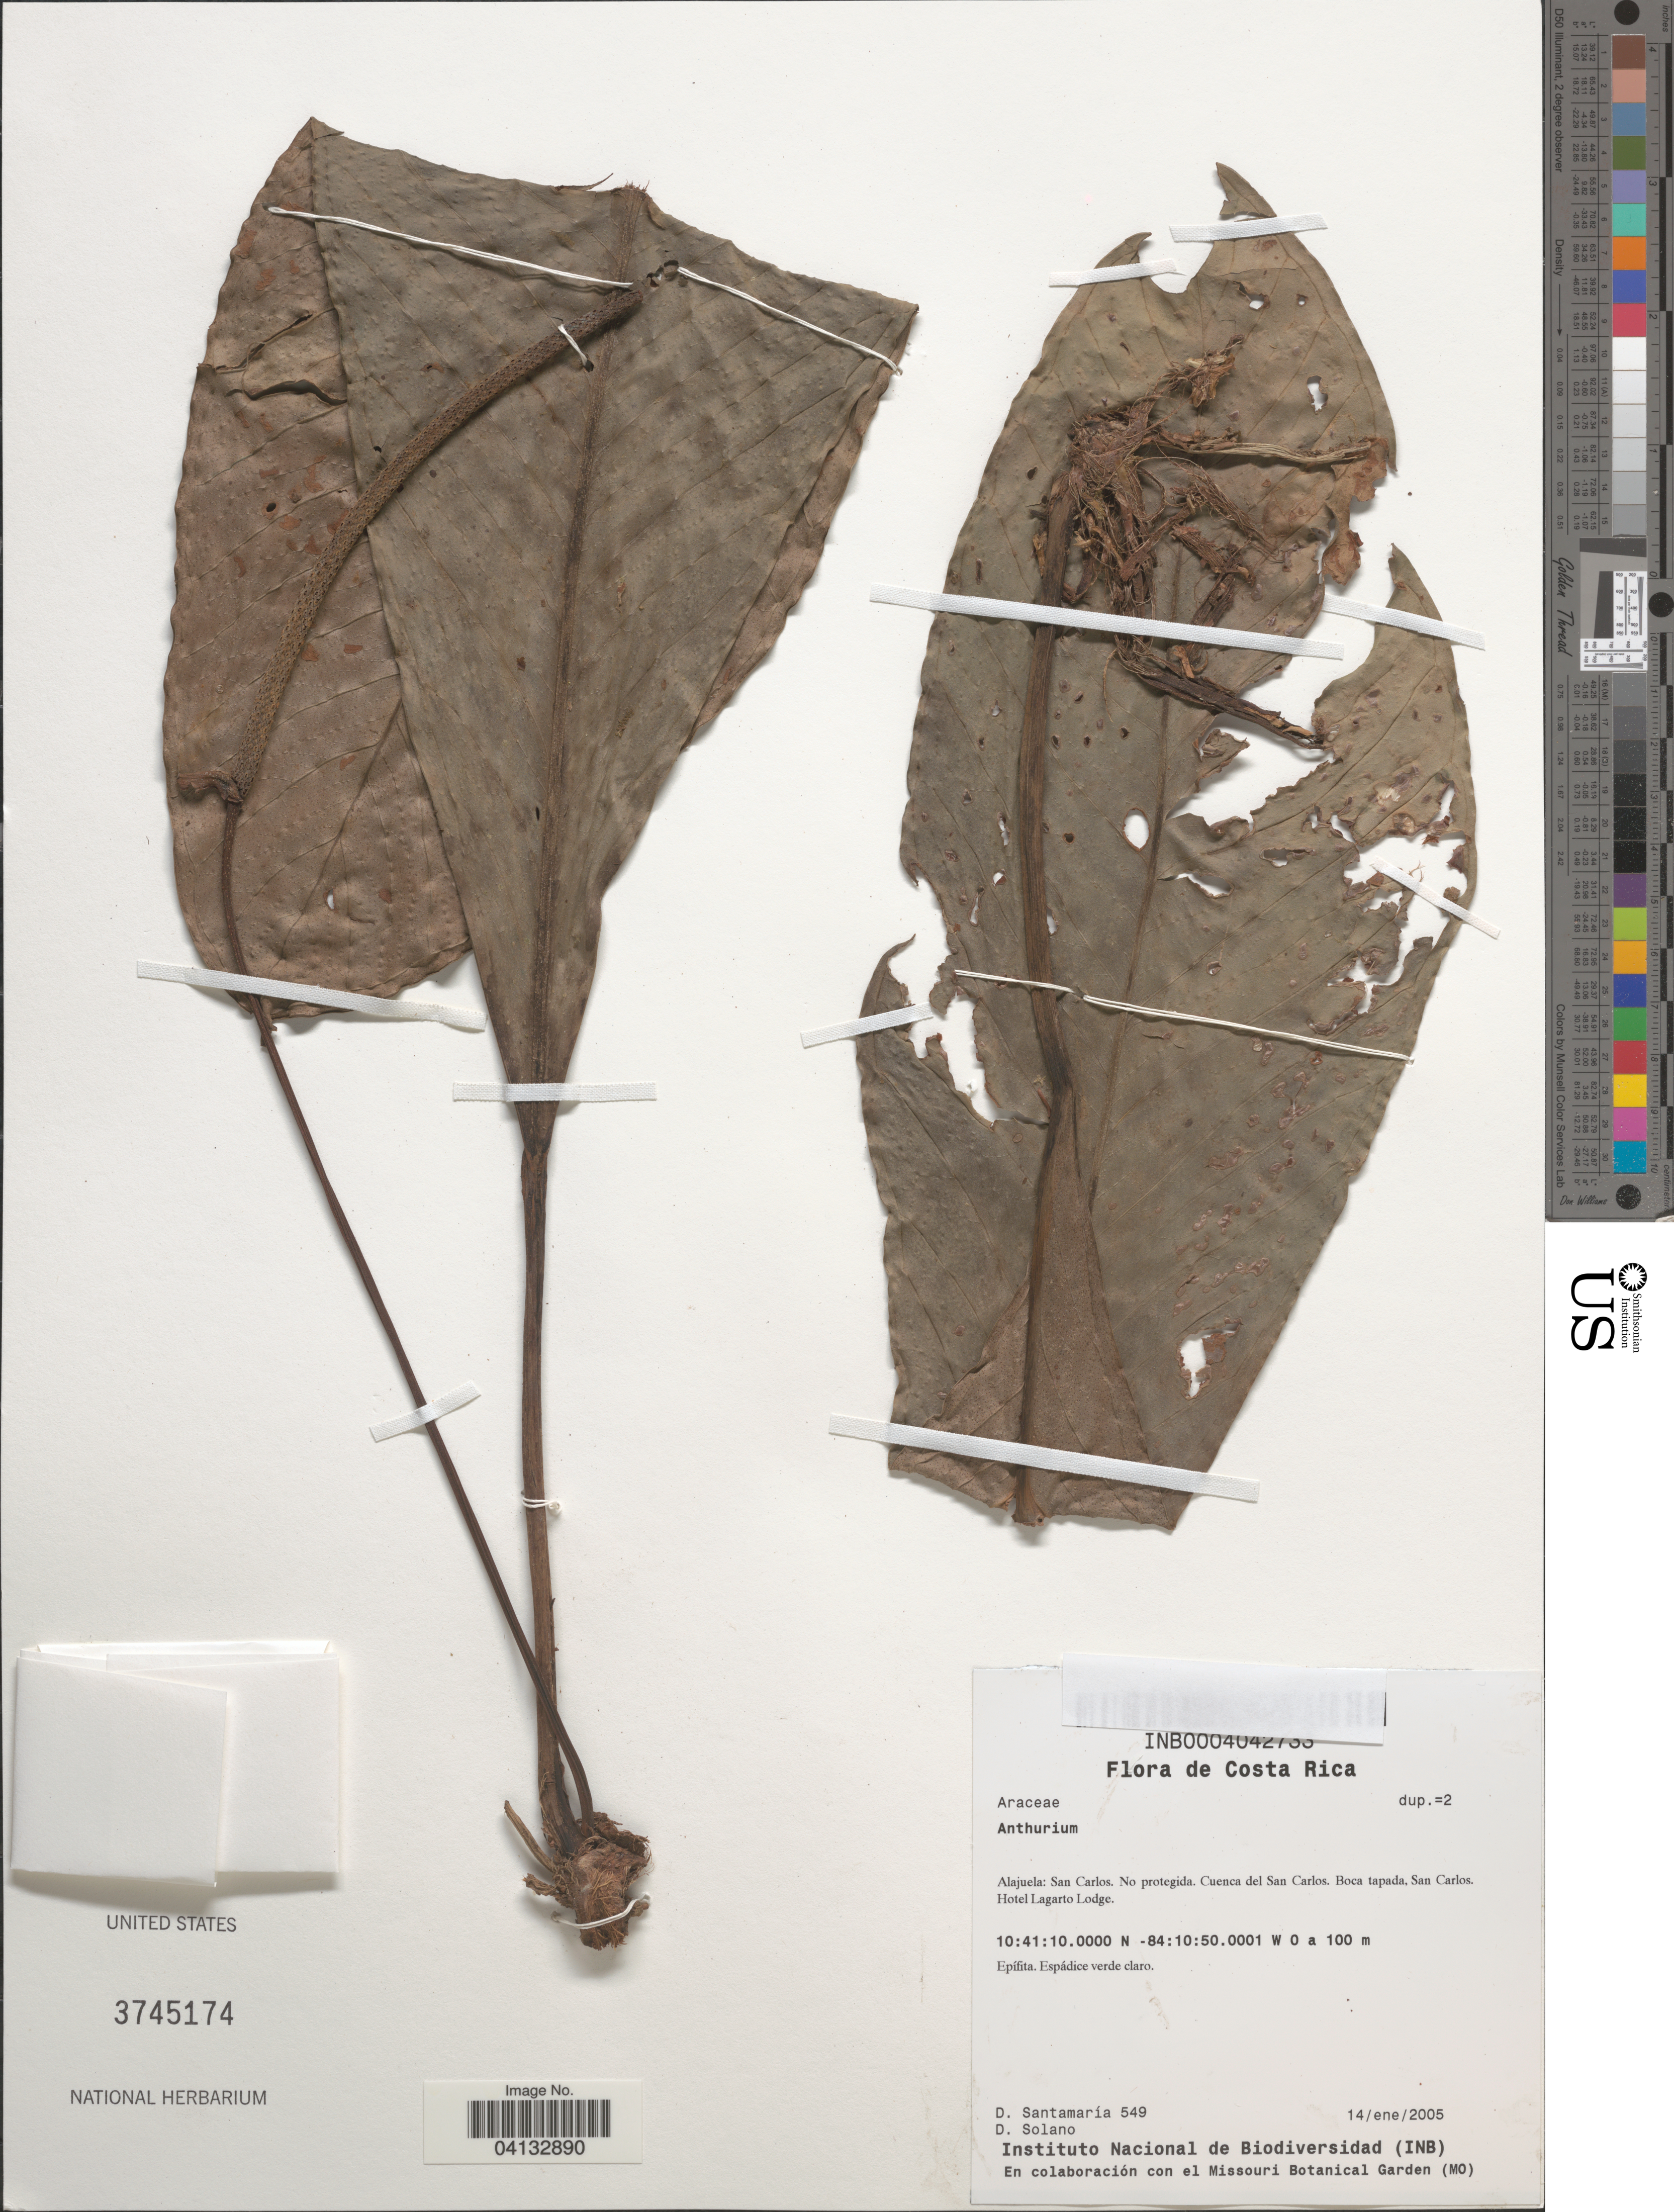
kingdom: Plantae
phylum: Tracheophyta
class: Liliopsida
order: Alismatales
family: Araceae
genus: Anthurium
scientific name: Anthurium sp.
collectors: D. Santamaria & D. Solano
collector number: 549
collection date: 2005-01-14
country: Costa Rica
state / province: Alajuela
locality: San Carlos. No protegida. Cuenca del San Carlos. Boca tapada, San Carlos. Hotel Lagarto Lodge.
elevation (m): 0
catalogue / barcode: US 3745174